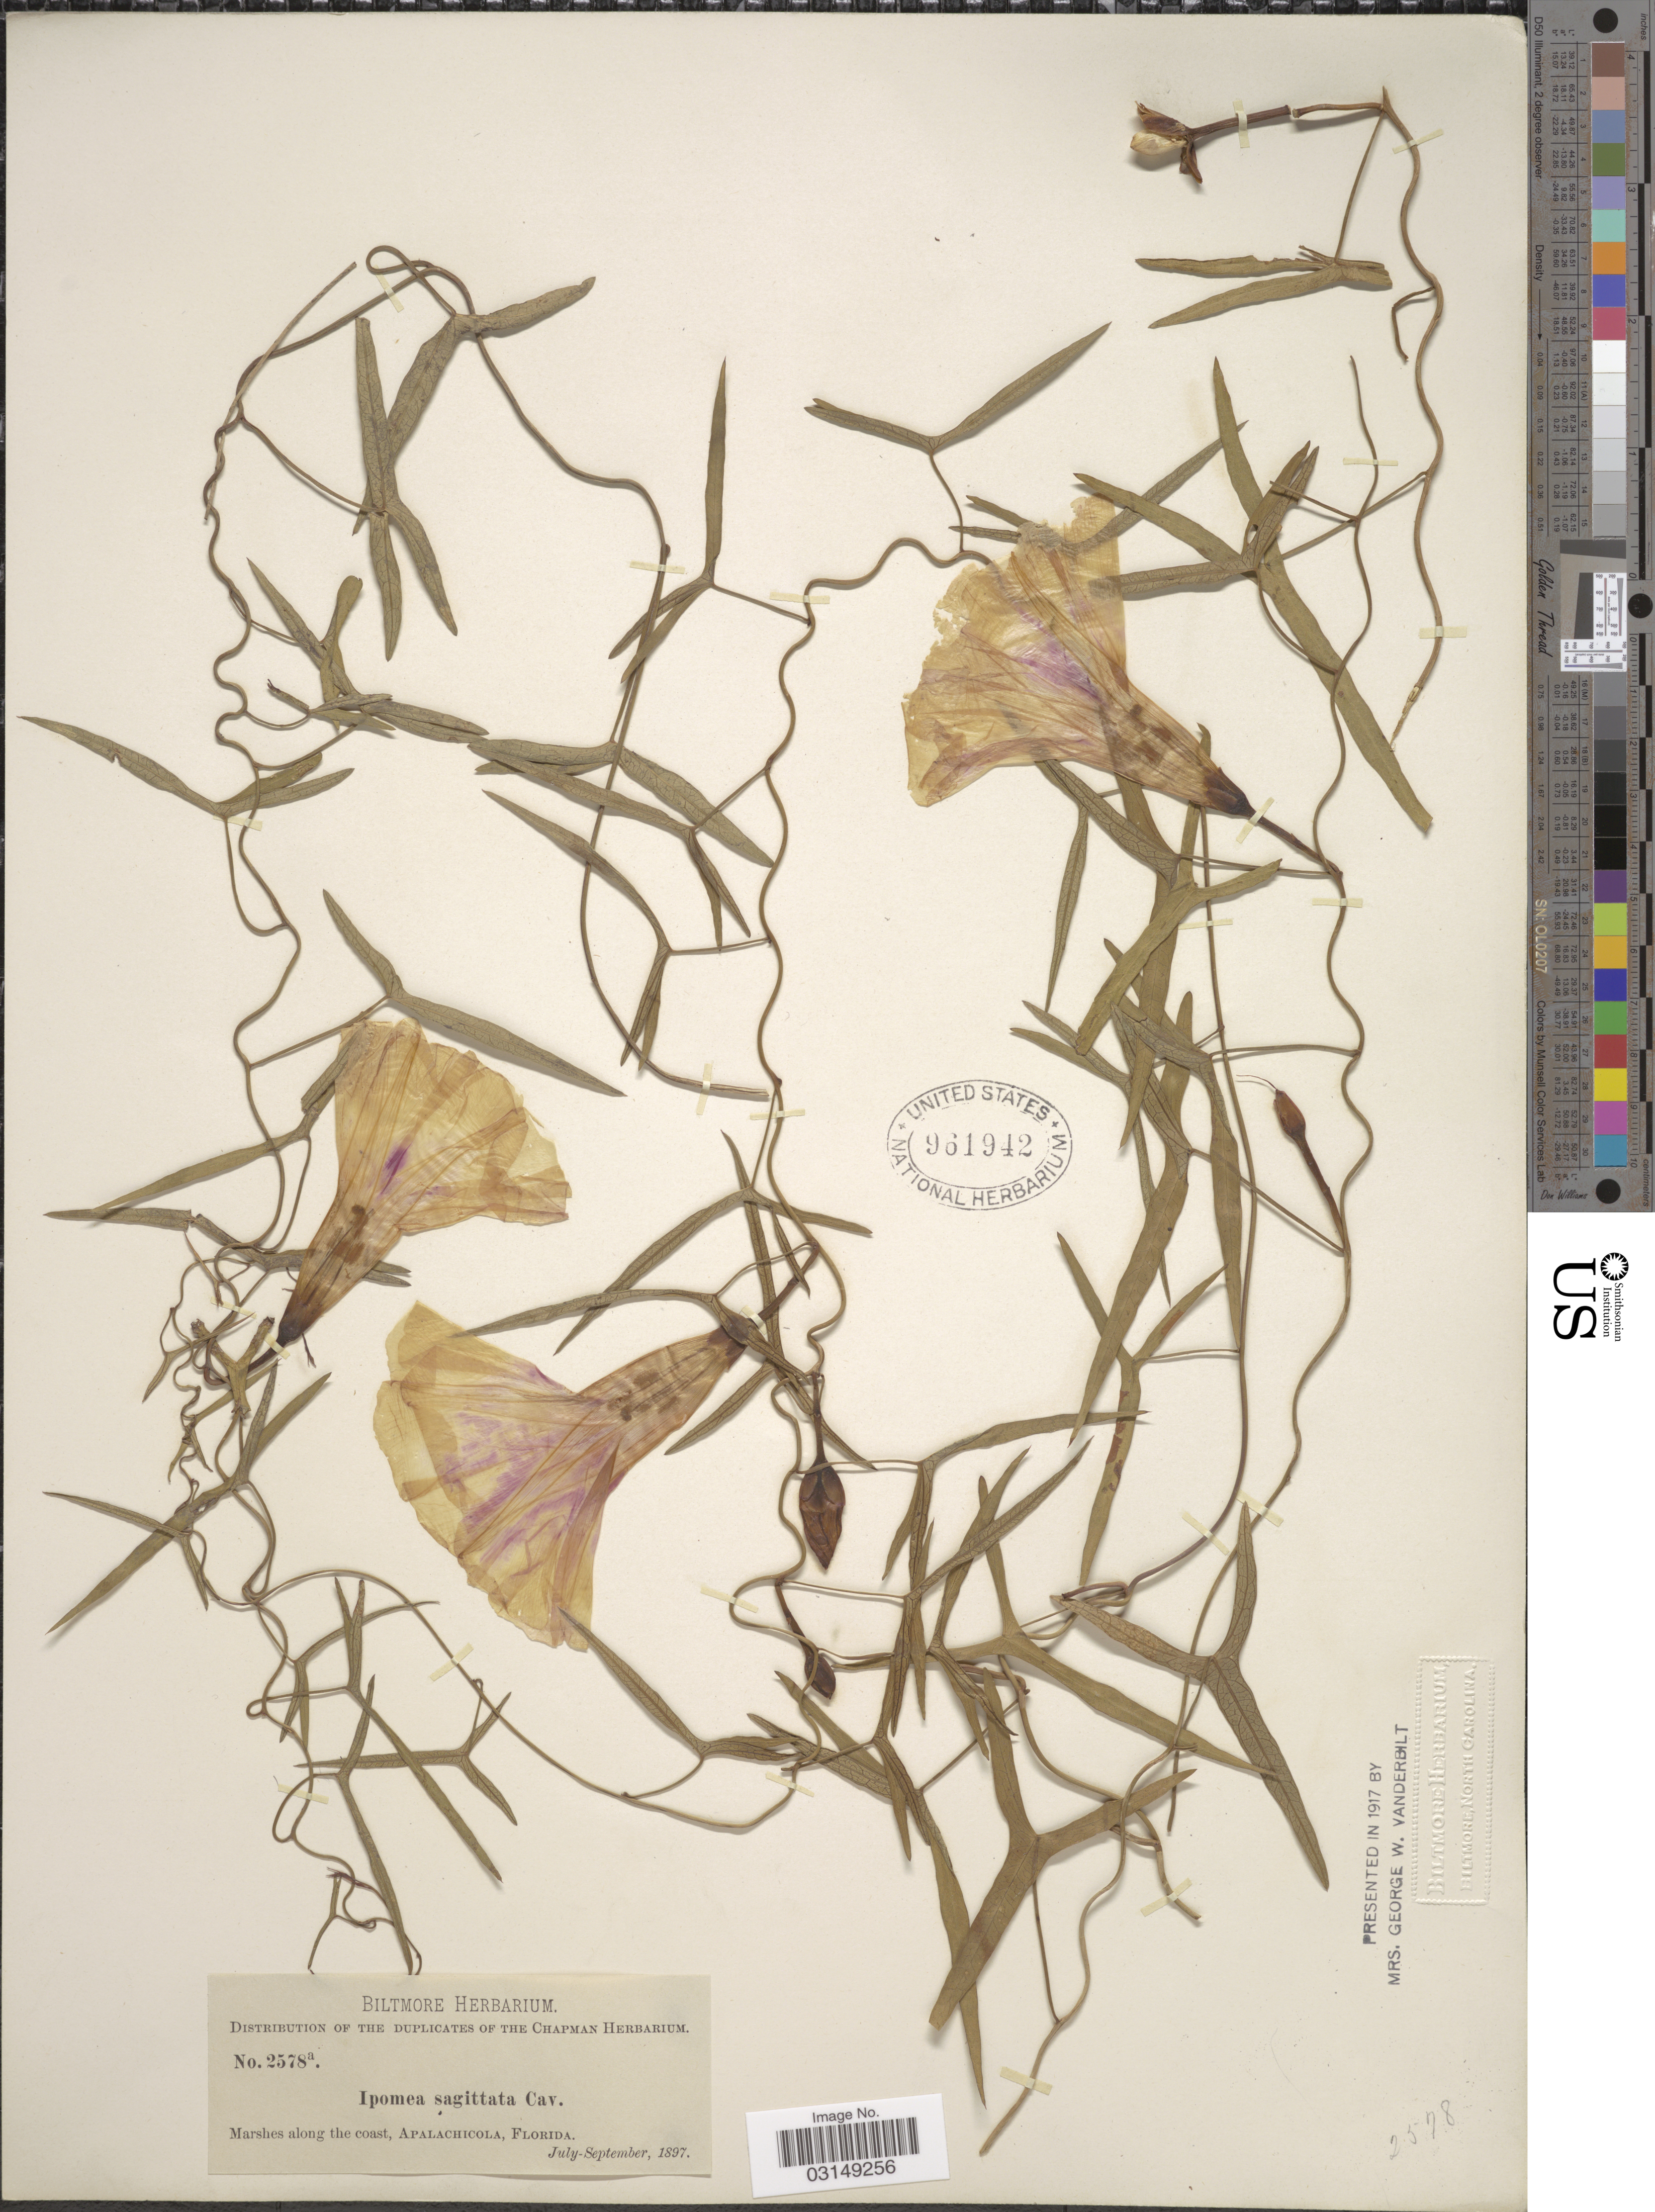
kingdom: Plantae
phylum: Tracheophyta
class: Magnoliopsida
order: Solanales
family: Convolvulaceae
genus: Ipomoea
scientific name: Ipomoea sagittata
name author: Poir.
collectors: ex herb. Biltmore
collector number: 2578a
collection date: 1897-07/1897-09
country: United States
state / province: Florida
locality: Marshes along the coast, Apalachicola.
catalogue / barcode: US 961942